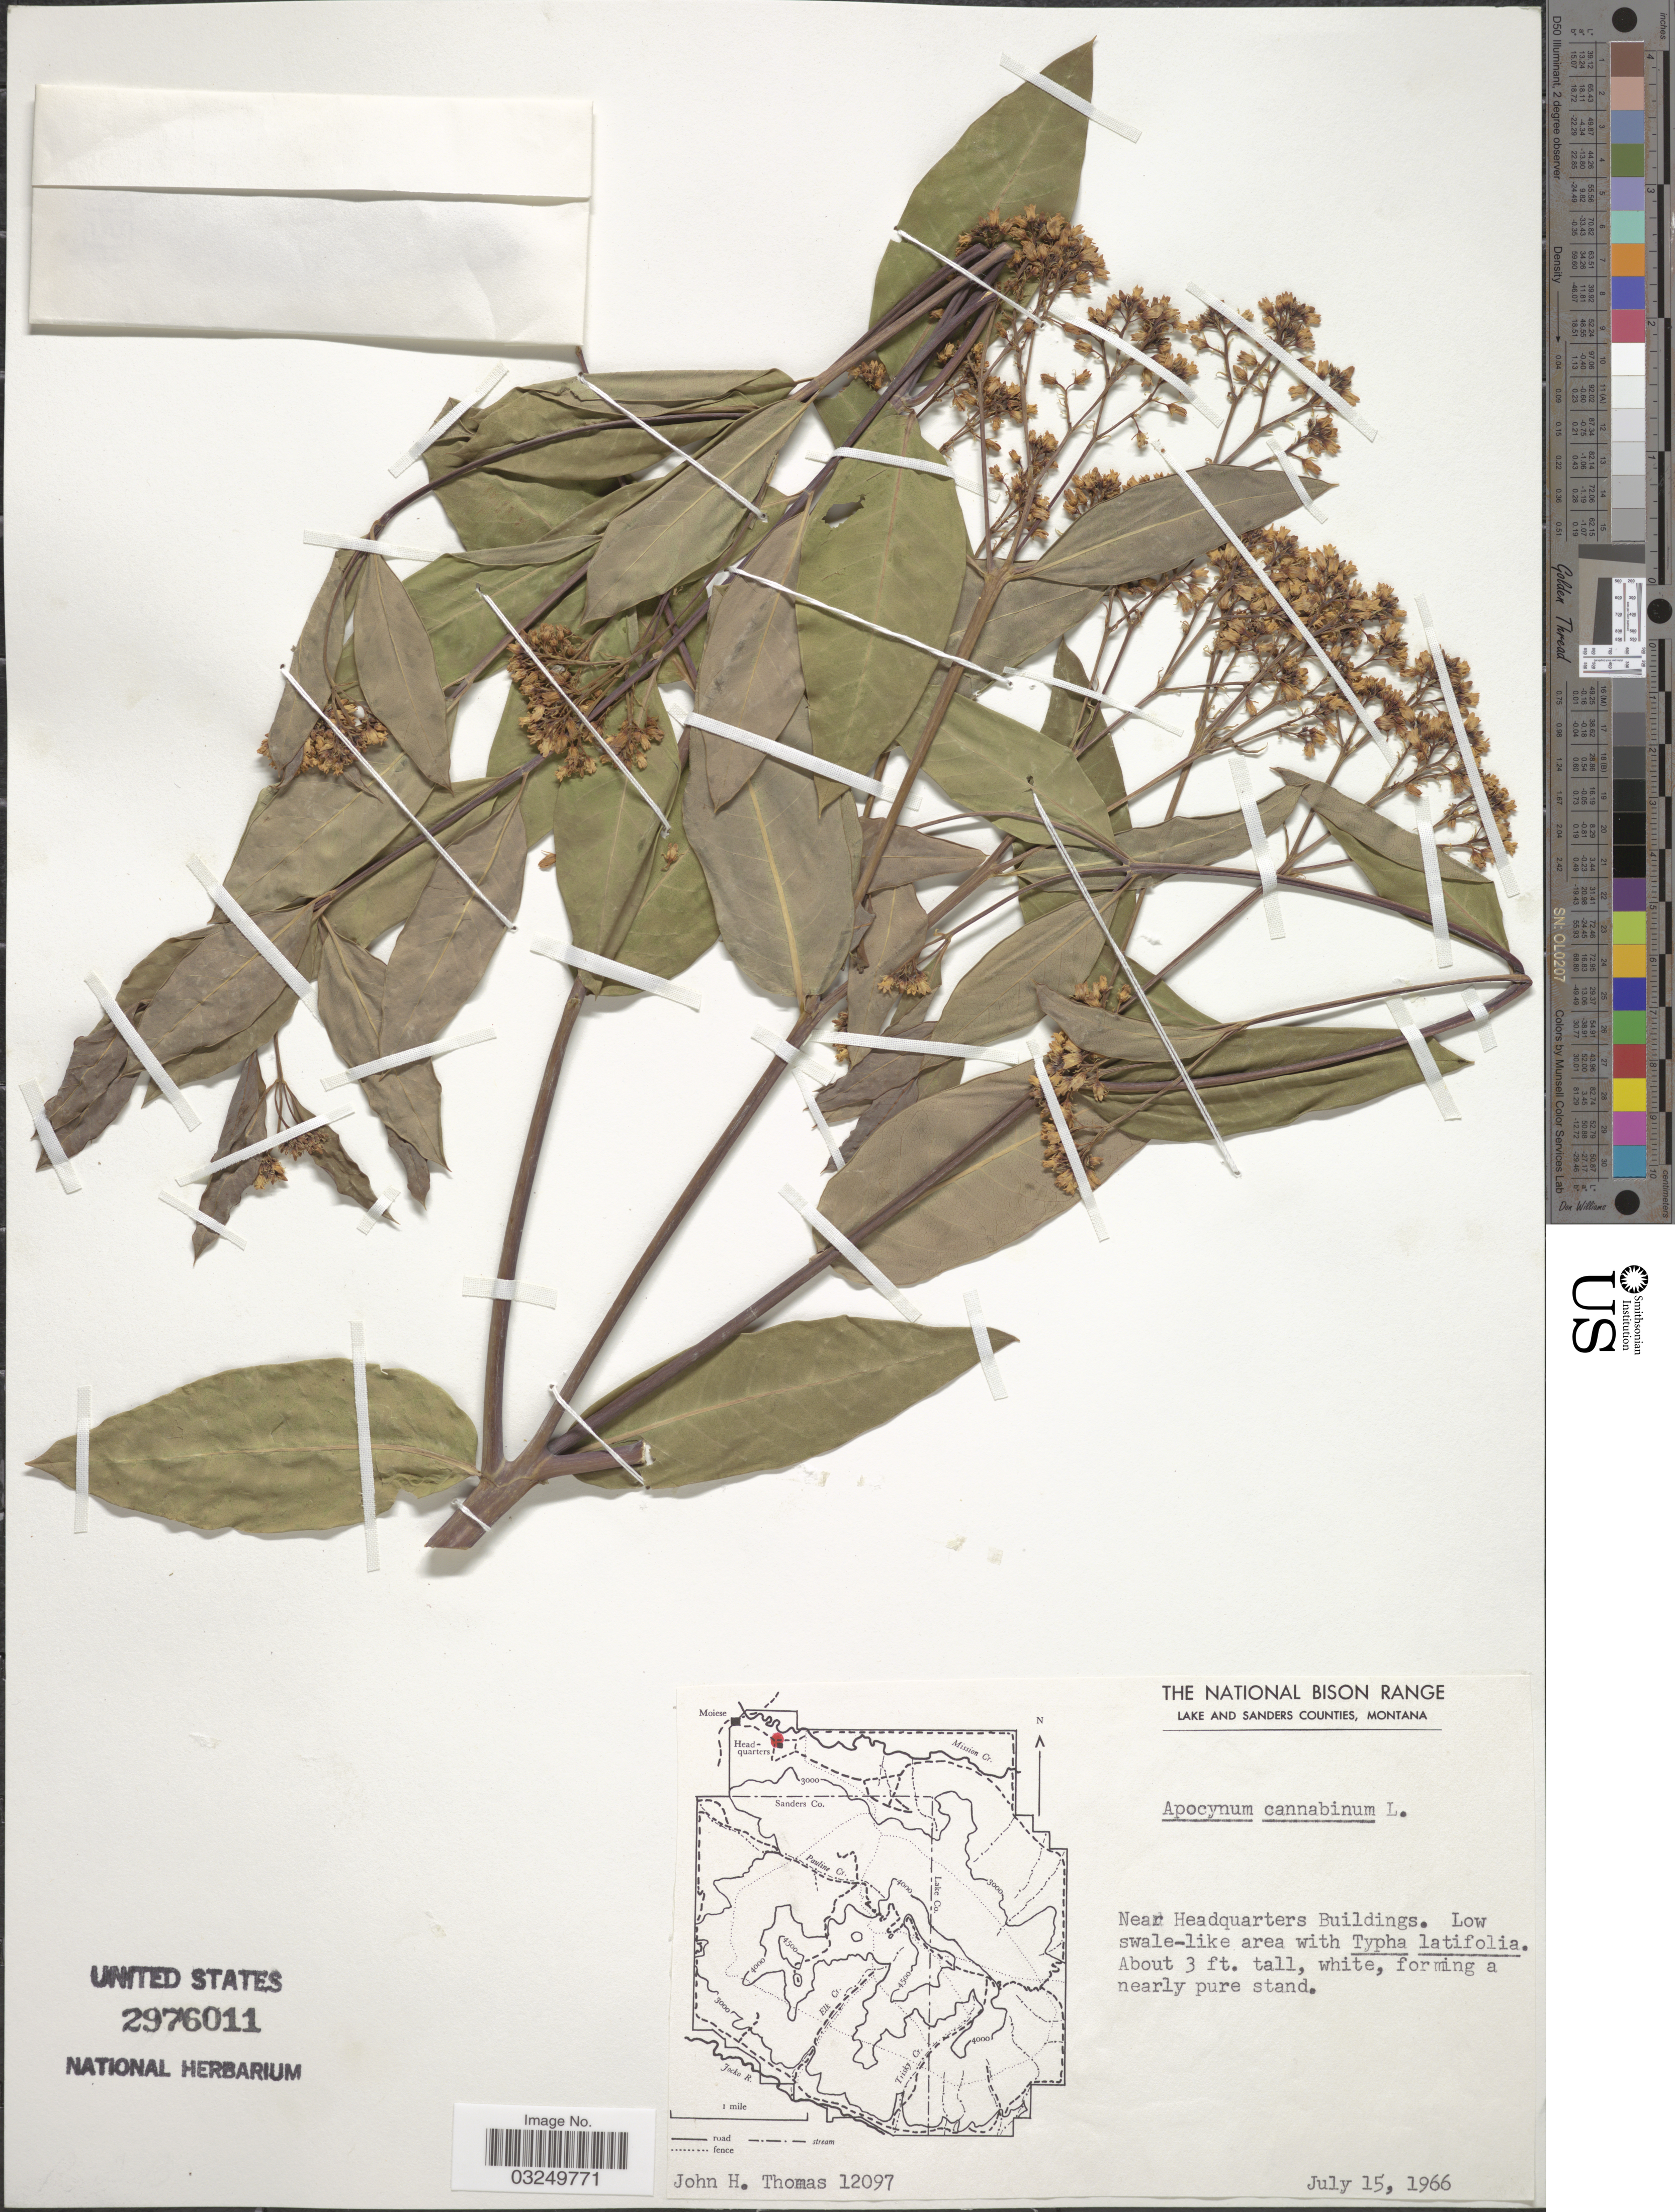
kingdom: Plantae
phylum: Tracheophyta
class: Magnoliopsida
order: Gentianales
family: Apocynaceae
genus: Apocynum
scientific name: Apocynum cannabinum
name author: L.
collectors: J. H. Thomas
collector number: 12097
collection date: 1966-07-15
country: United States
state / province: Montana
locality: The National Bison Range Lake and Sanders Counties. Near Headquarters Buildings.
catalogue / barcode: US 2976011